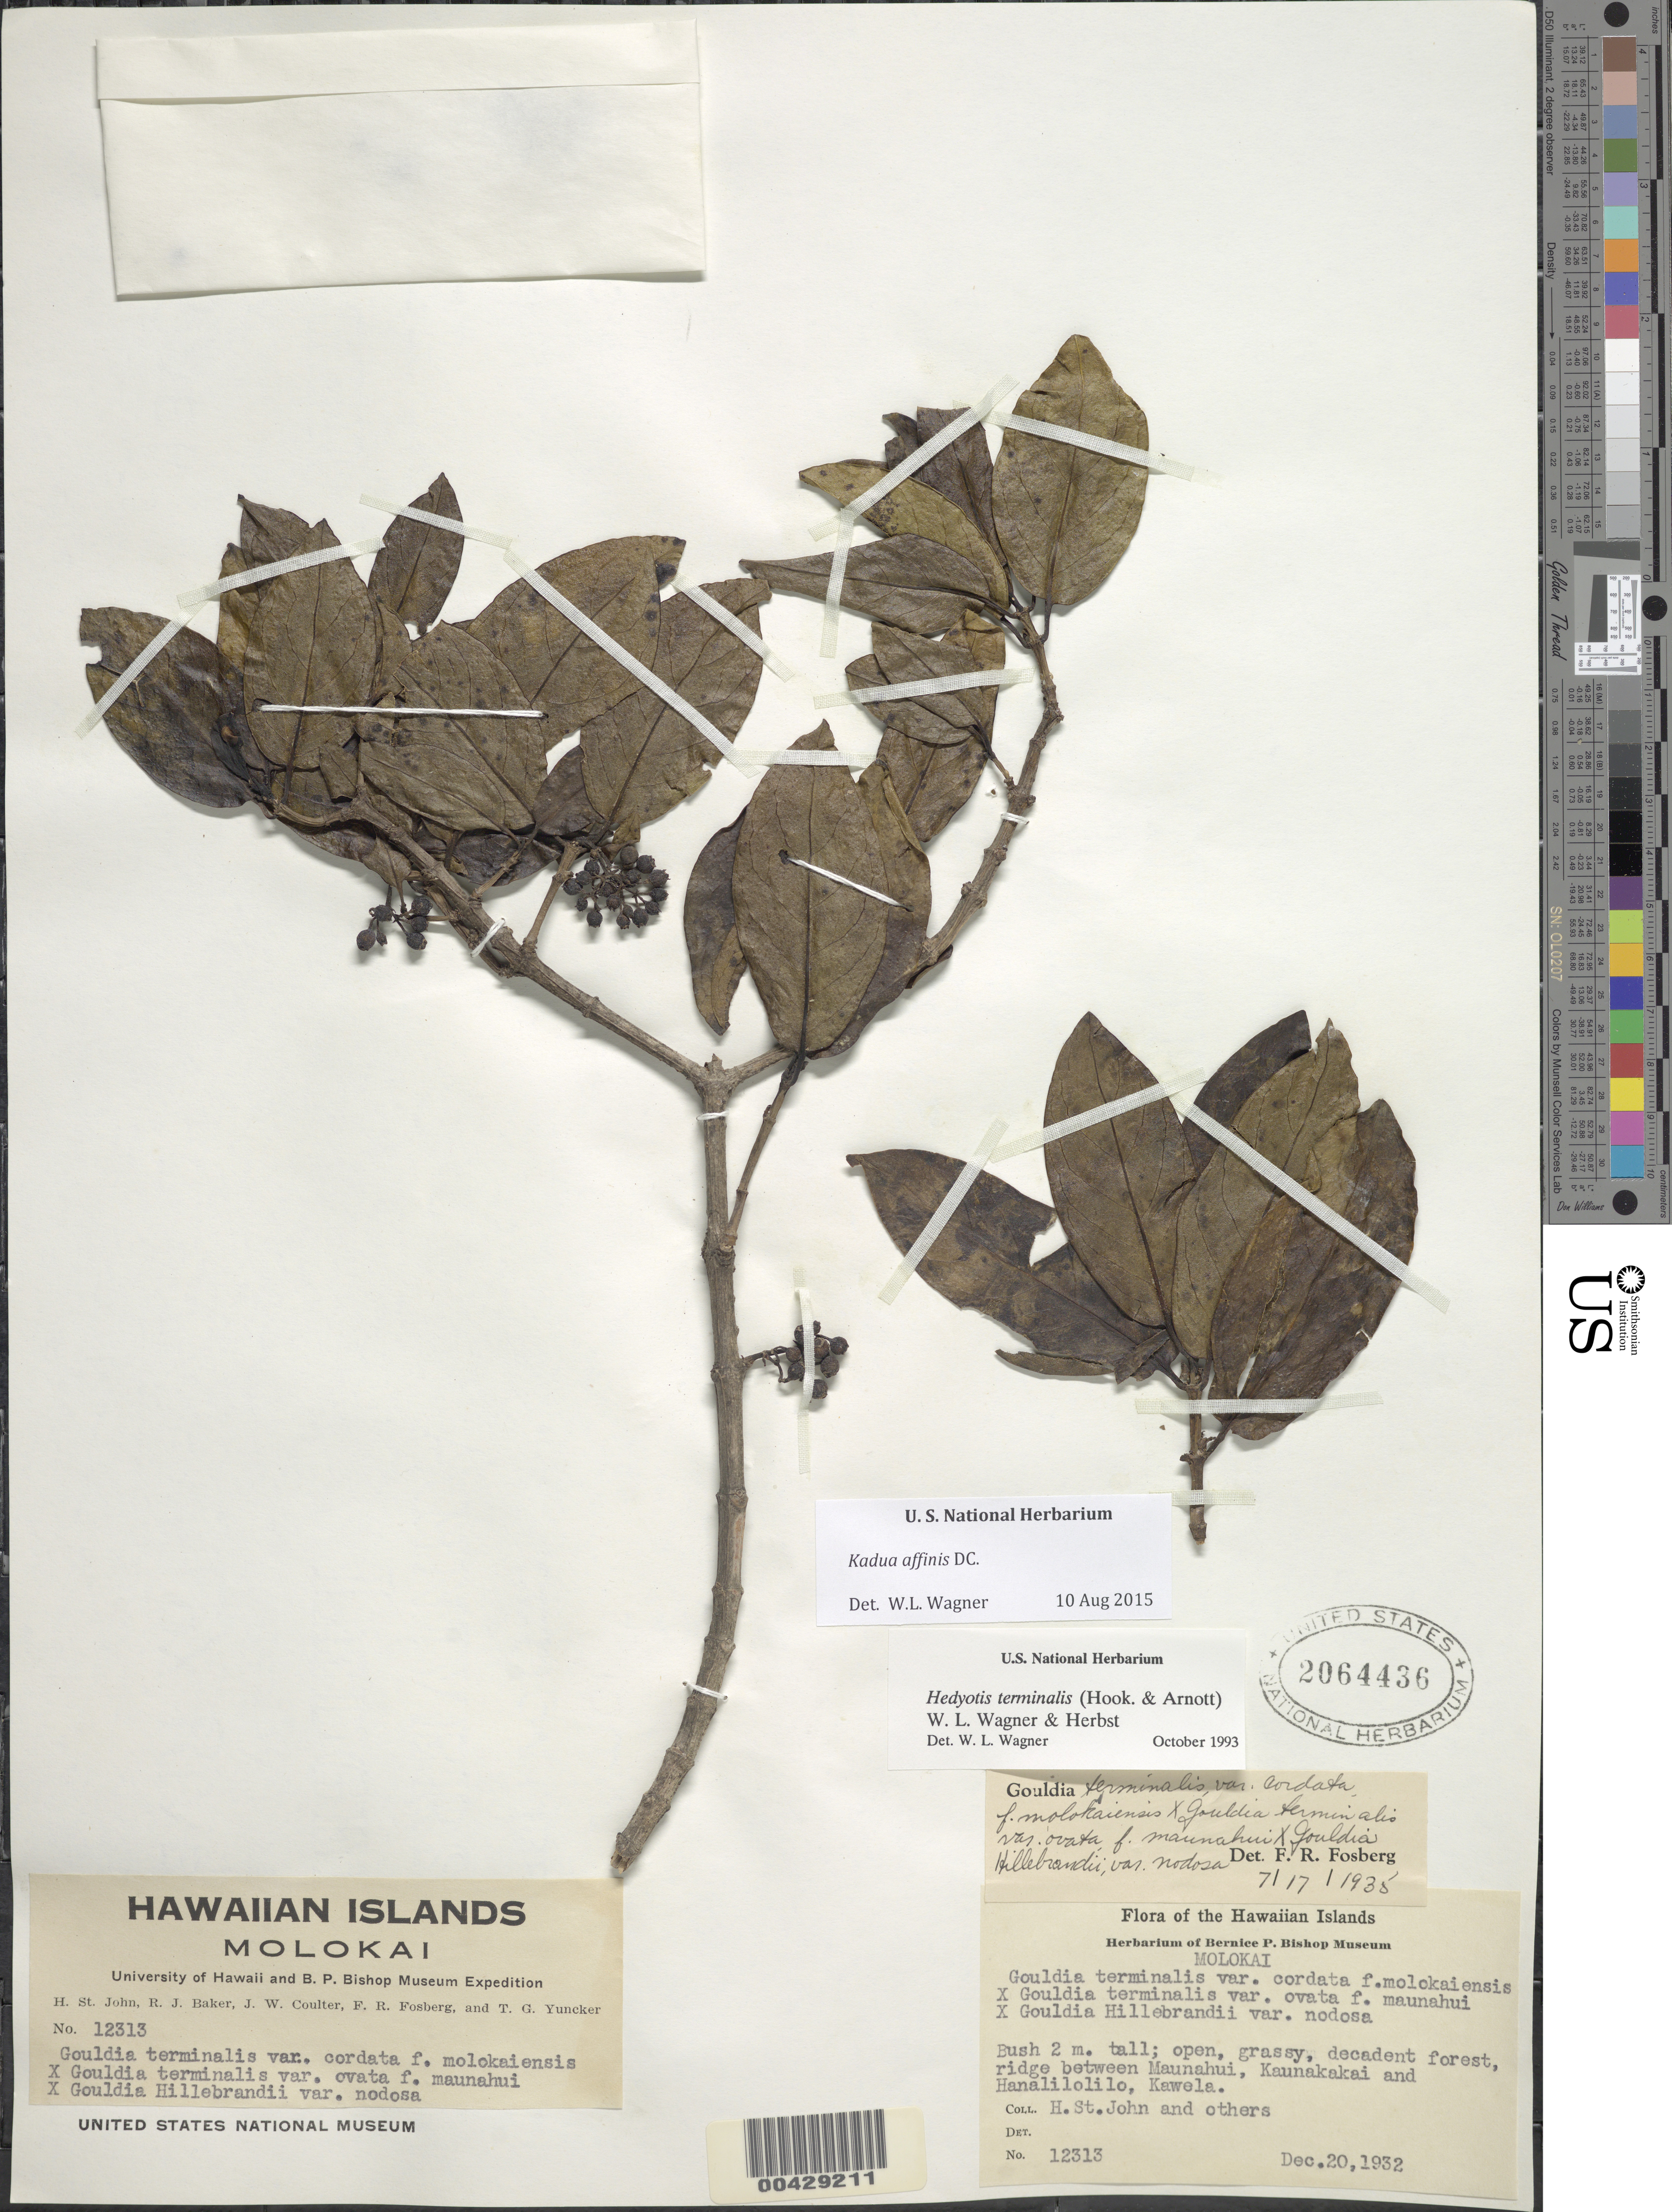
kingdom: Plantae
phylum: Tracheophyta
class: Magnoliopsida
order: Gentianales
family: Rubiaceae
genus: Kadua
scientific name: Kadua affinis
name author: DC.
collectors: H. St. John, R. J. Baker, J. W. Coulter, F. R. Fosberg & Yunker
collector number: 12313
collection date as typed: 20 Dec 1932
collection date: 1932-12-20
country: United States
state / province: Hawaii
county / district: Maui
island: Moloka'i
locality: Ridge between Maunahui, Kaunakakai and Hanalilolilo, Kawela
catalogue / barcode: US 2064436